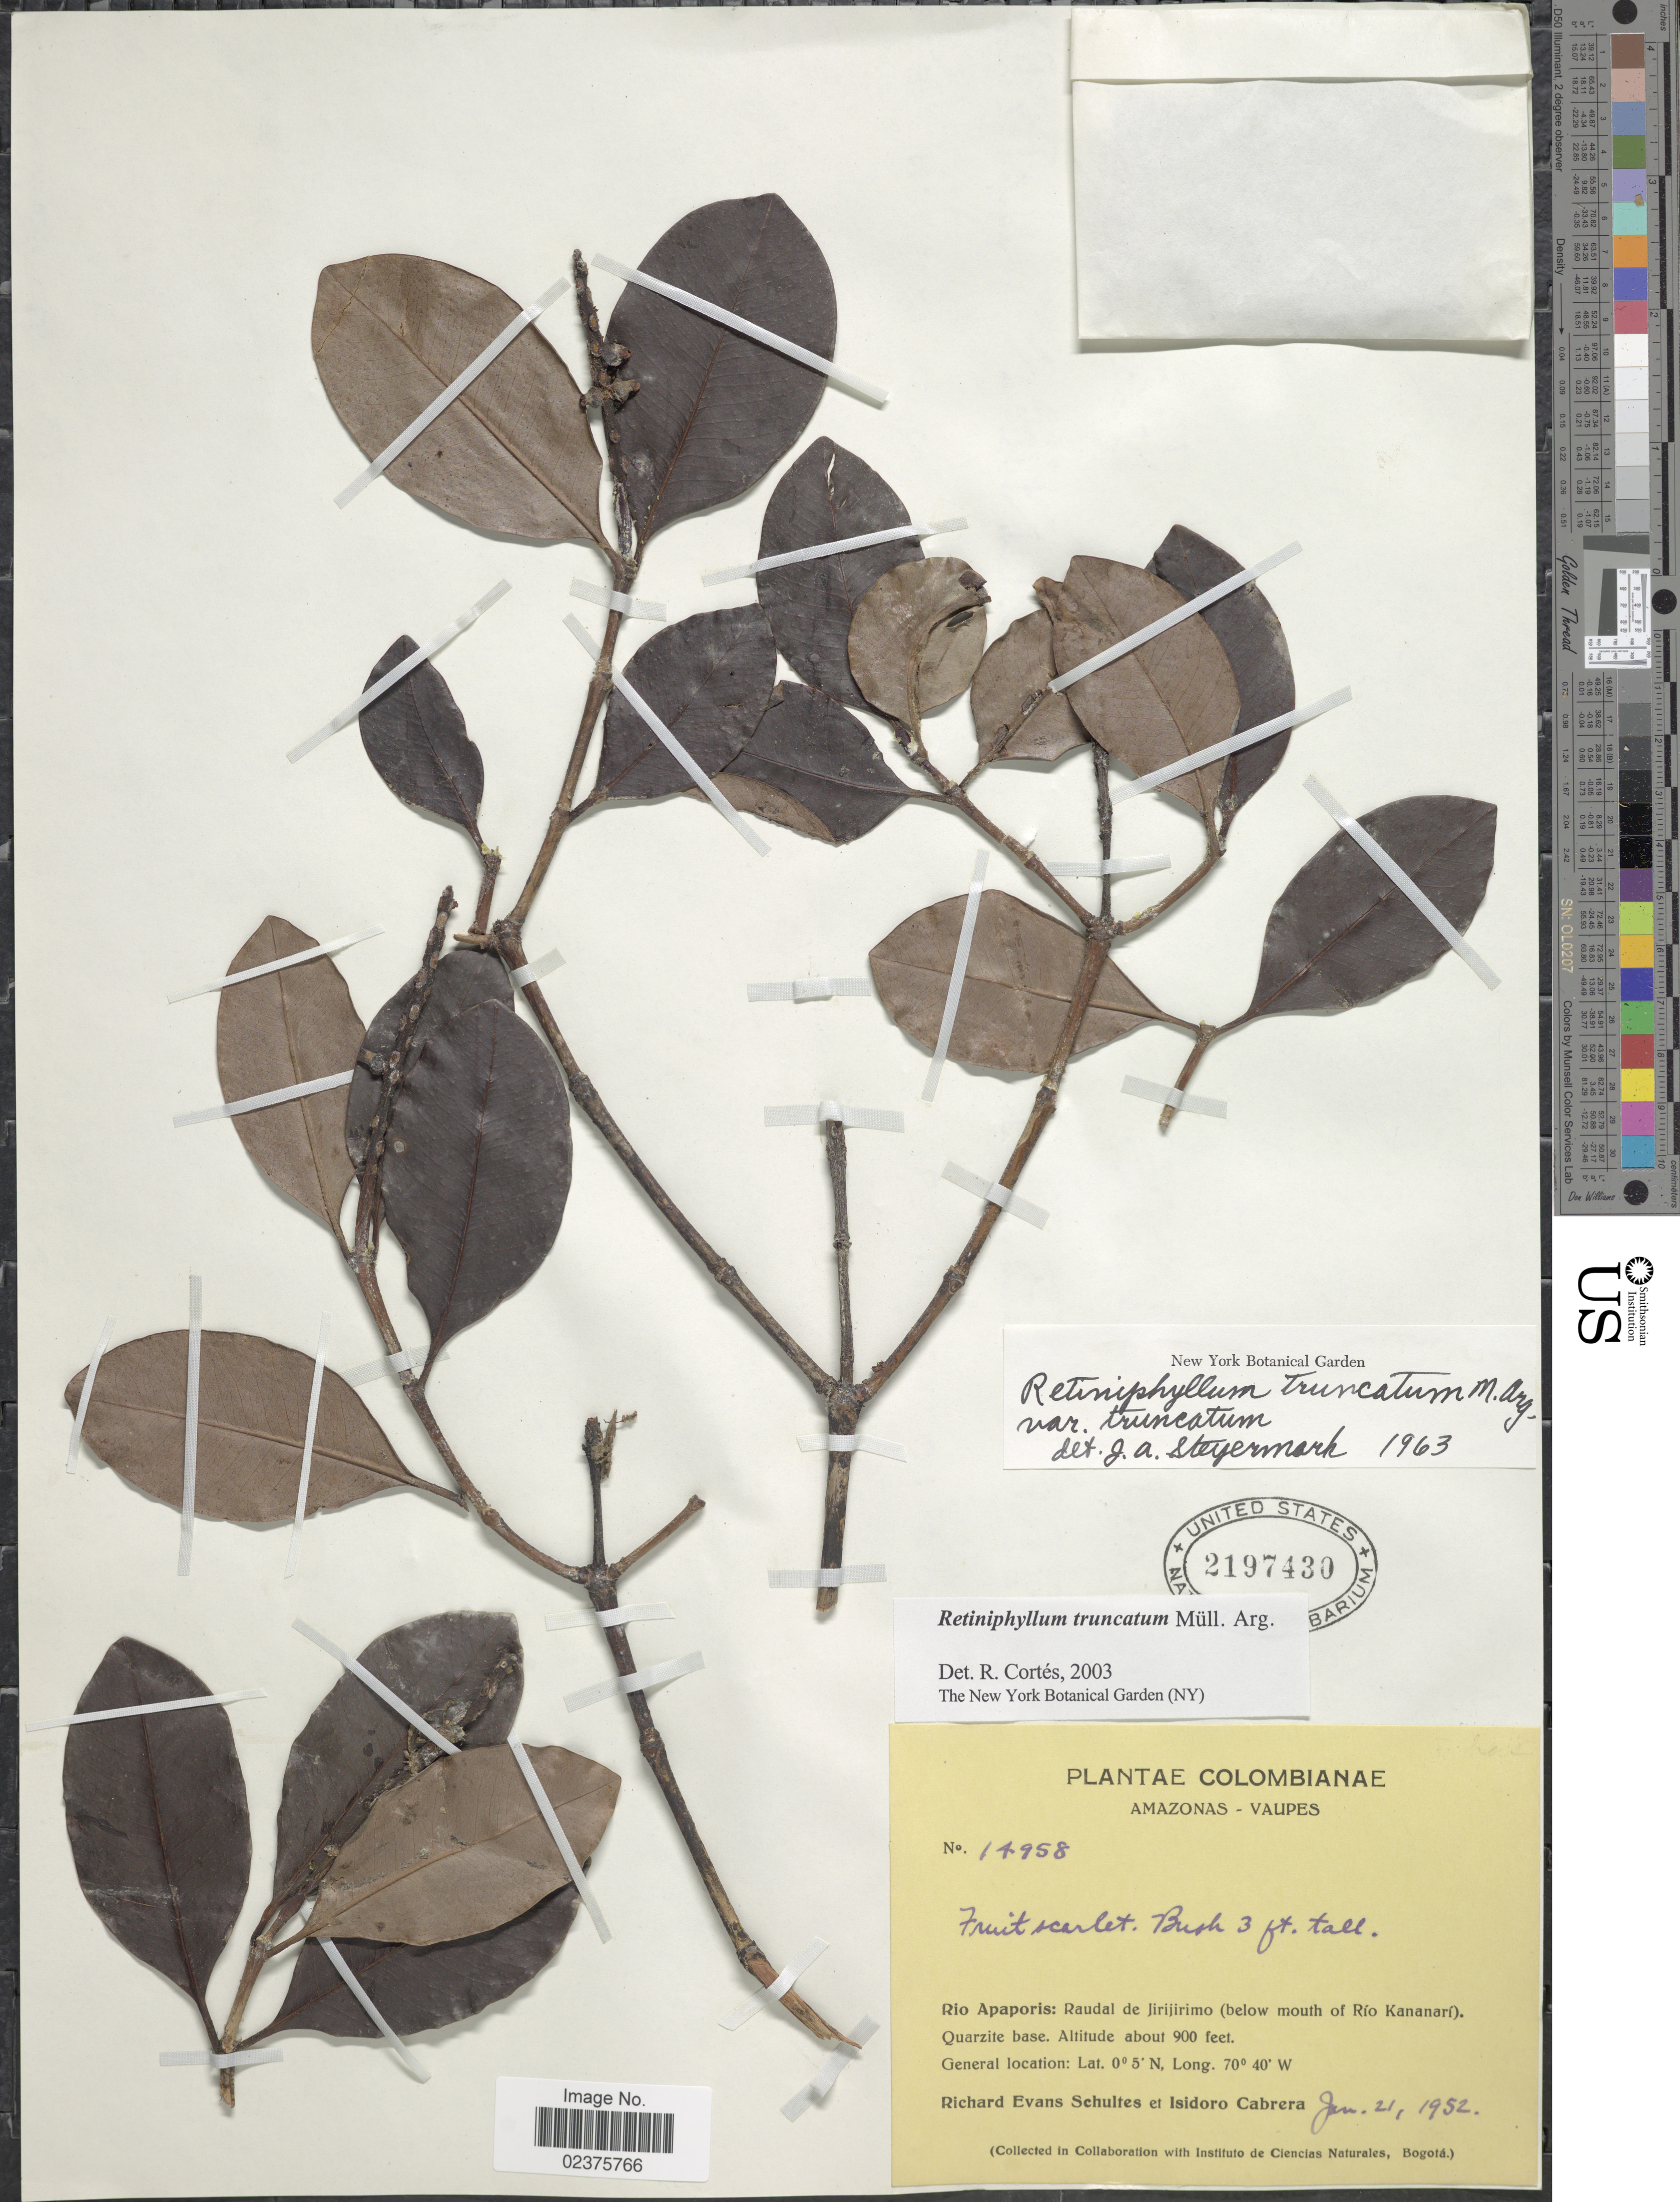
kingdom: Plantae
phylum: Tracheophyta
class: Magnoliopsida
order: Gentianales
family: Rubiaceae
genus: Retiniphyllum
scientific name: Retiniphyllum truncatum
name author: Müll. Arg.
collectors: R. E. Schultes & I. Cabrera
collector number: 14958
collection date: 1952-01-21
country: Colombia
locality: Amazonas-Vaupes, Rio Apaporis: Raudal de Jirijirimo (below mouth of Rio Kananari), Quartzite base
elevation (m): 274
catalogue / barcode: US 2197430